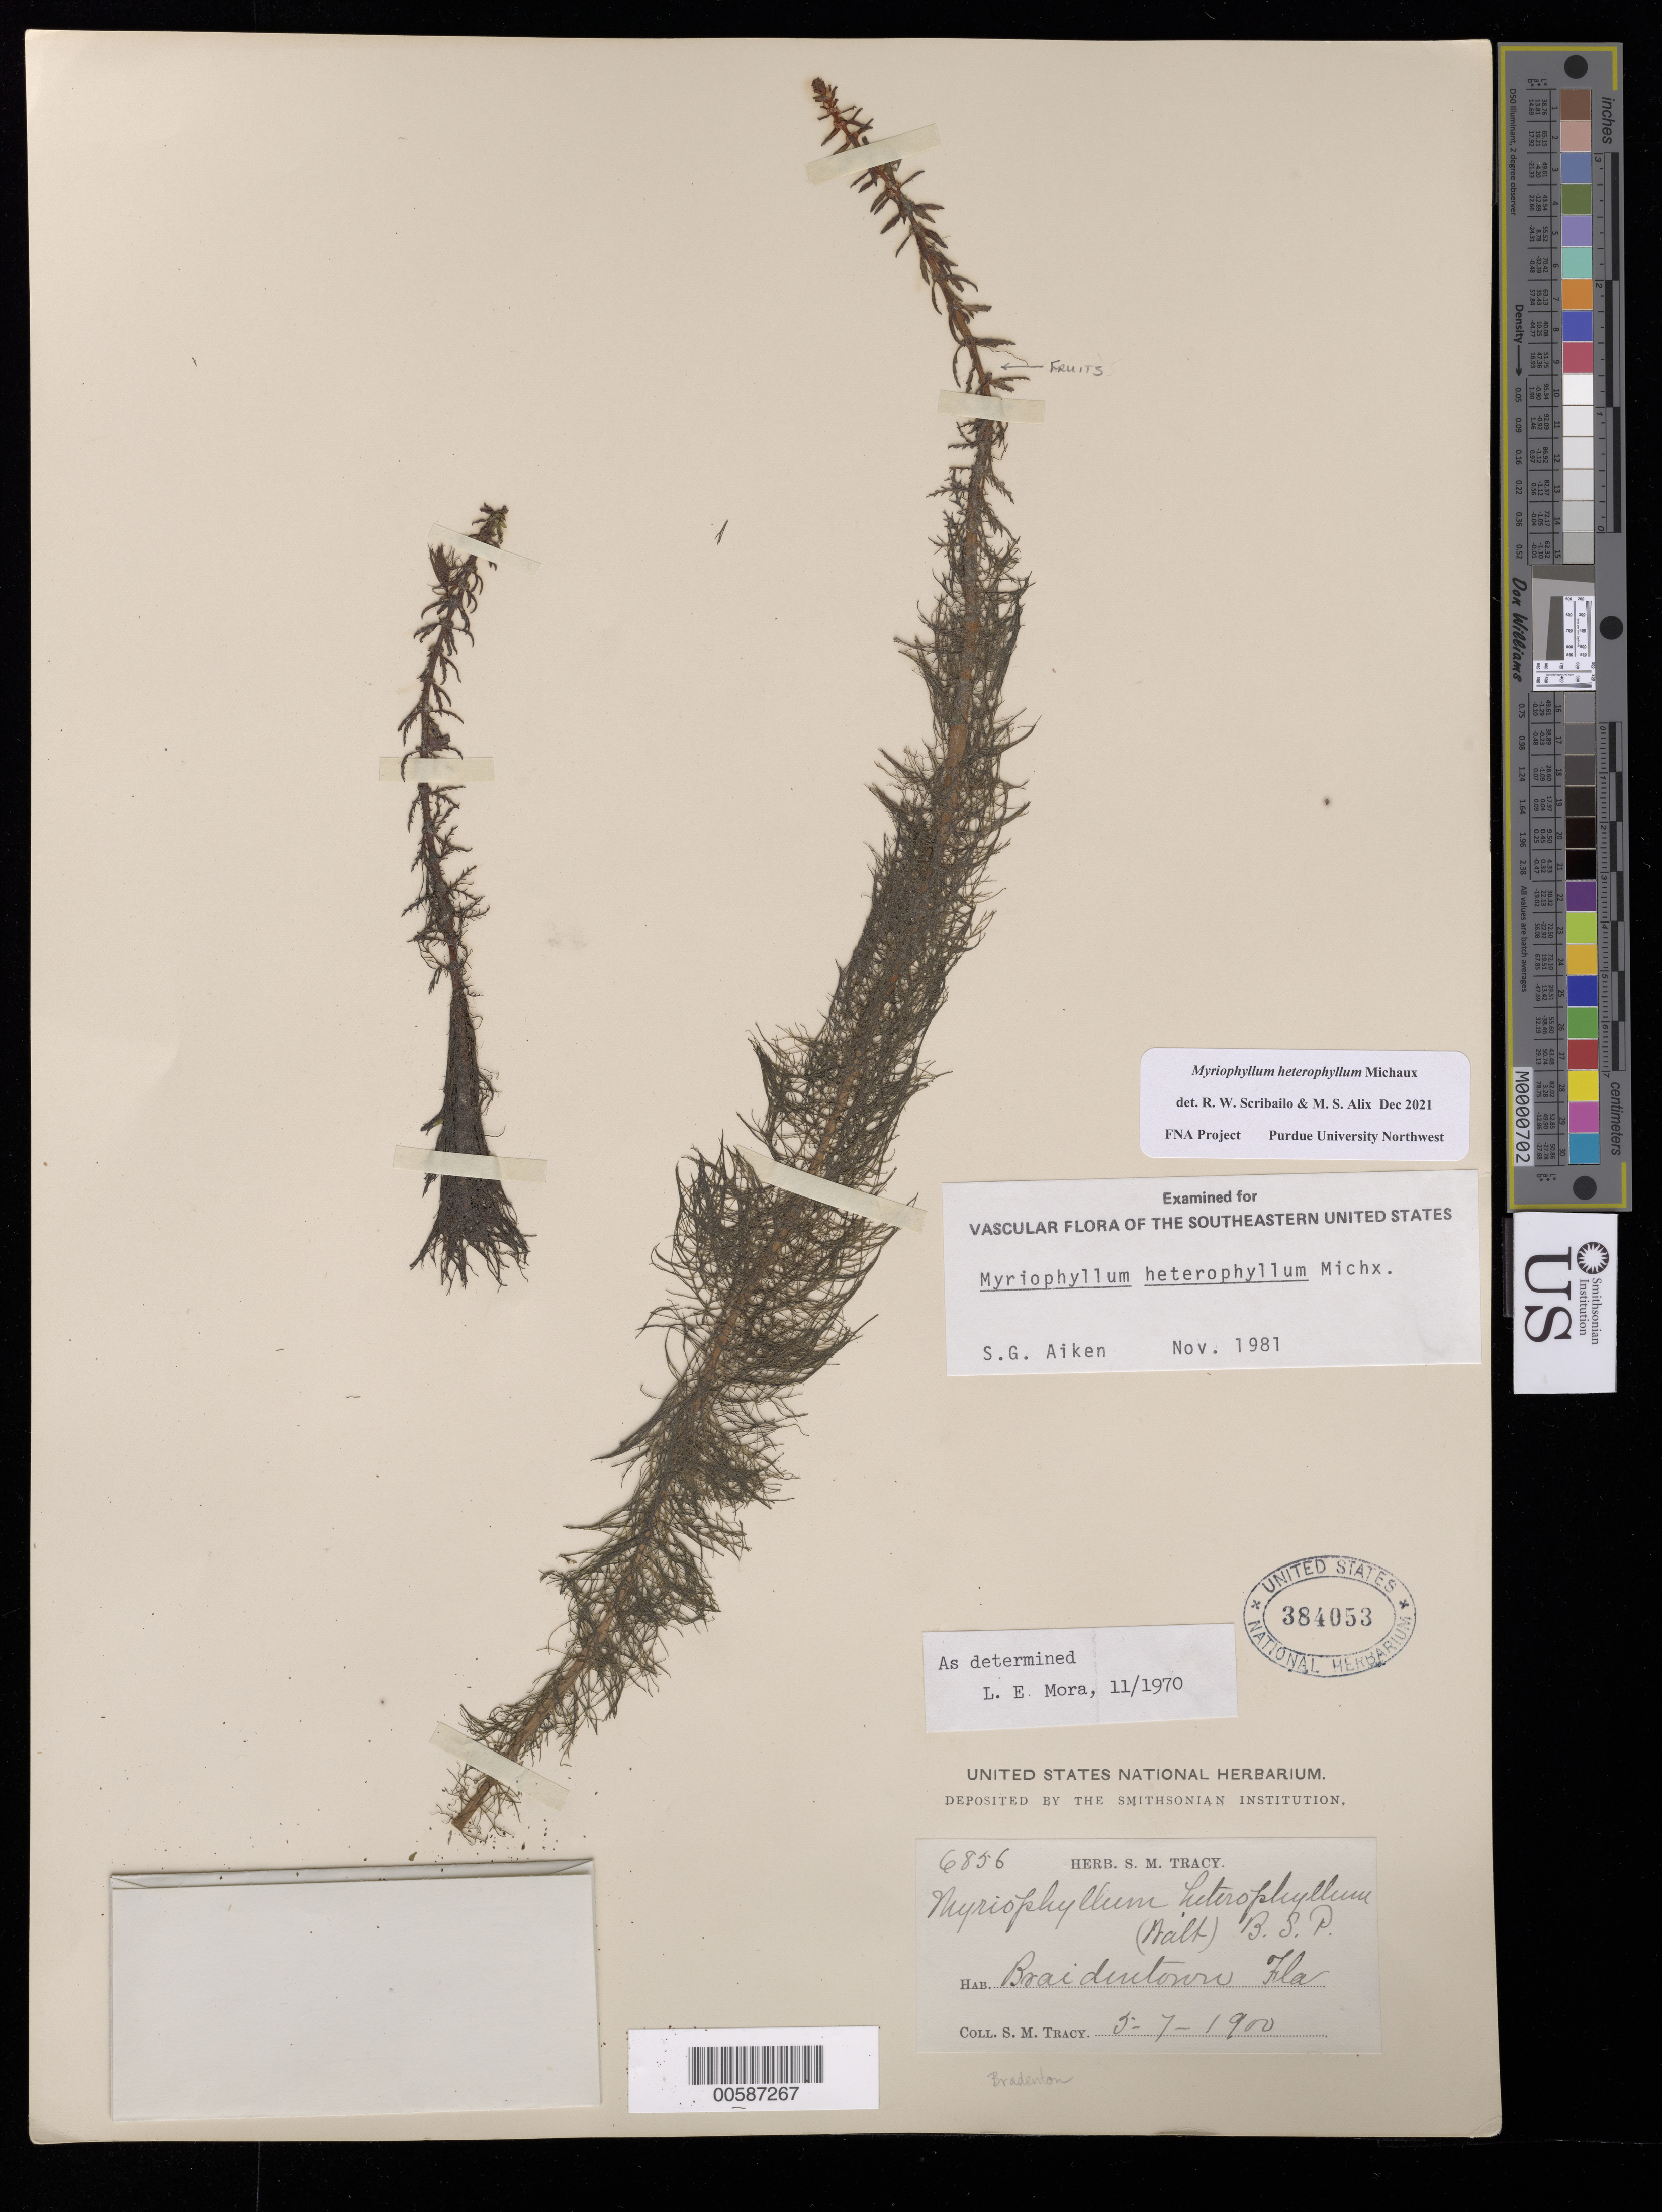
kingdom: Plantae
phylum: Tracheophyta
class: Magnoliopsida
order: Saxifragales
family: Haloragaceae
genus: Myriophyllum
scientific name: Myriophyllum heterophyllum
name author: Michx.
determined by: Scribailo, R. W.; Alix, M. S.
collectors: S. M. Tracy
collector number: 6856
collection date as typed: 05 Jul 1900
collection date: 1900-07-05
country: United States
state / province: Florida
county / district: Manatee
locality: Braidentown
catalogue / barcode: US 384053